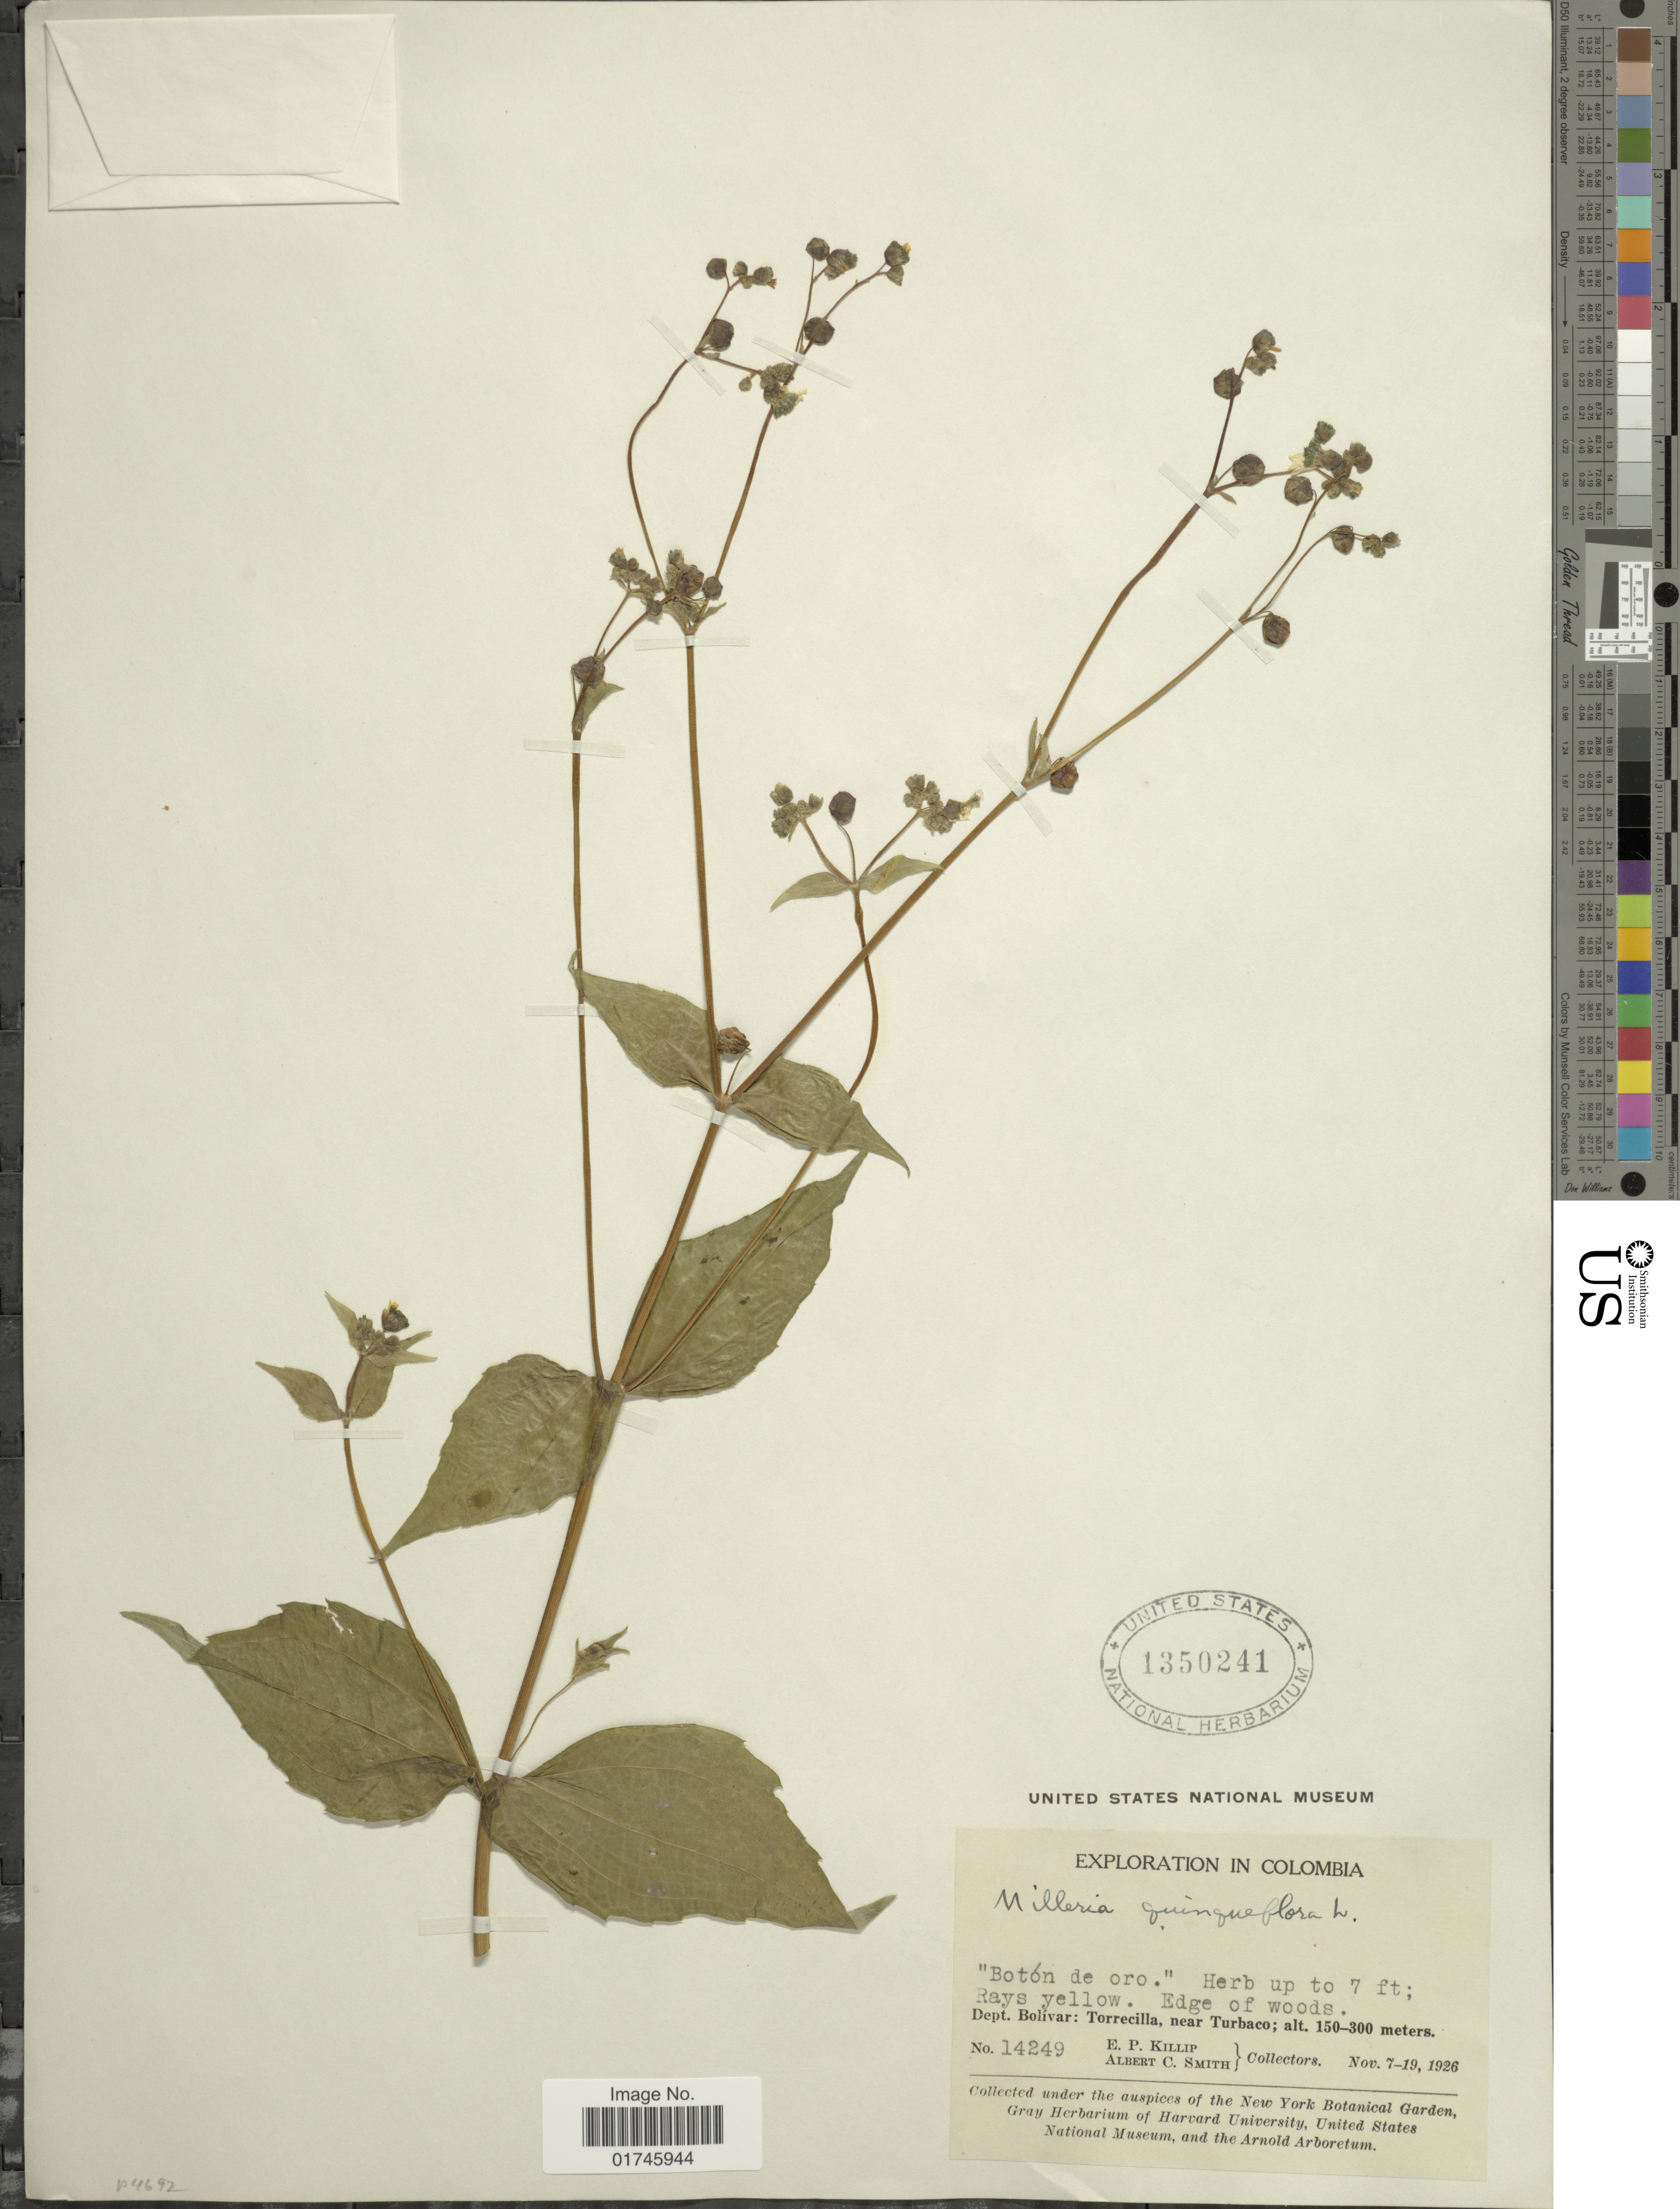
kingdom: Plantae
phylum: Tracheophyta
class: Magnoliopsida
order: Asterales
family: Asteraceae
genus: Milleria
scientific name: Milleria quinqueflora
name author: L.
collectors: E. P. Killip & A. C. Smith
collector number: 14249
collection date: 1926-11-07/1926-11-19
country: Colombia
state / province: Bolívar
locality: Dept. Bolivar: Torrecilla, near Turbaco.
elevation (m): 150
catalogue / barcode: US 1350241